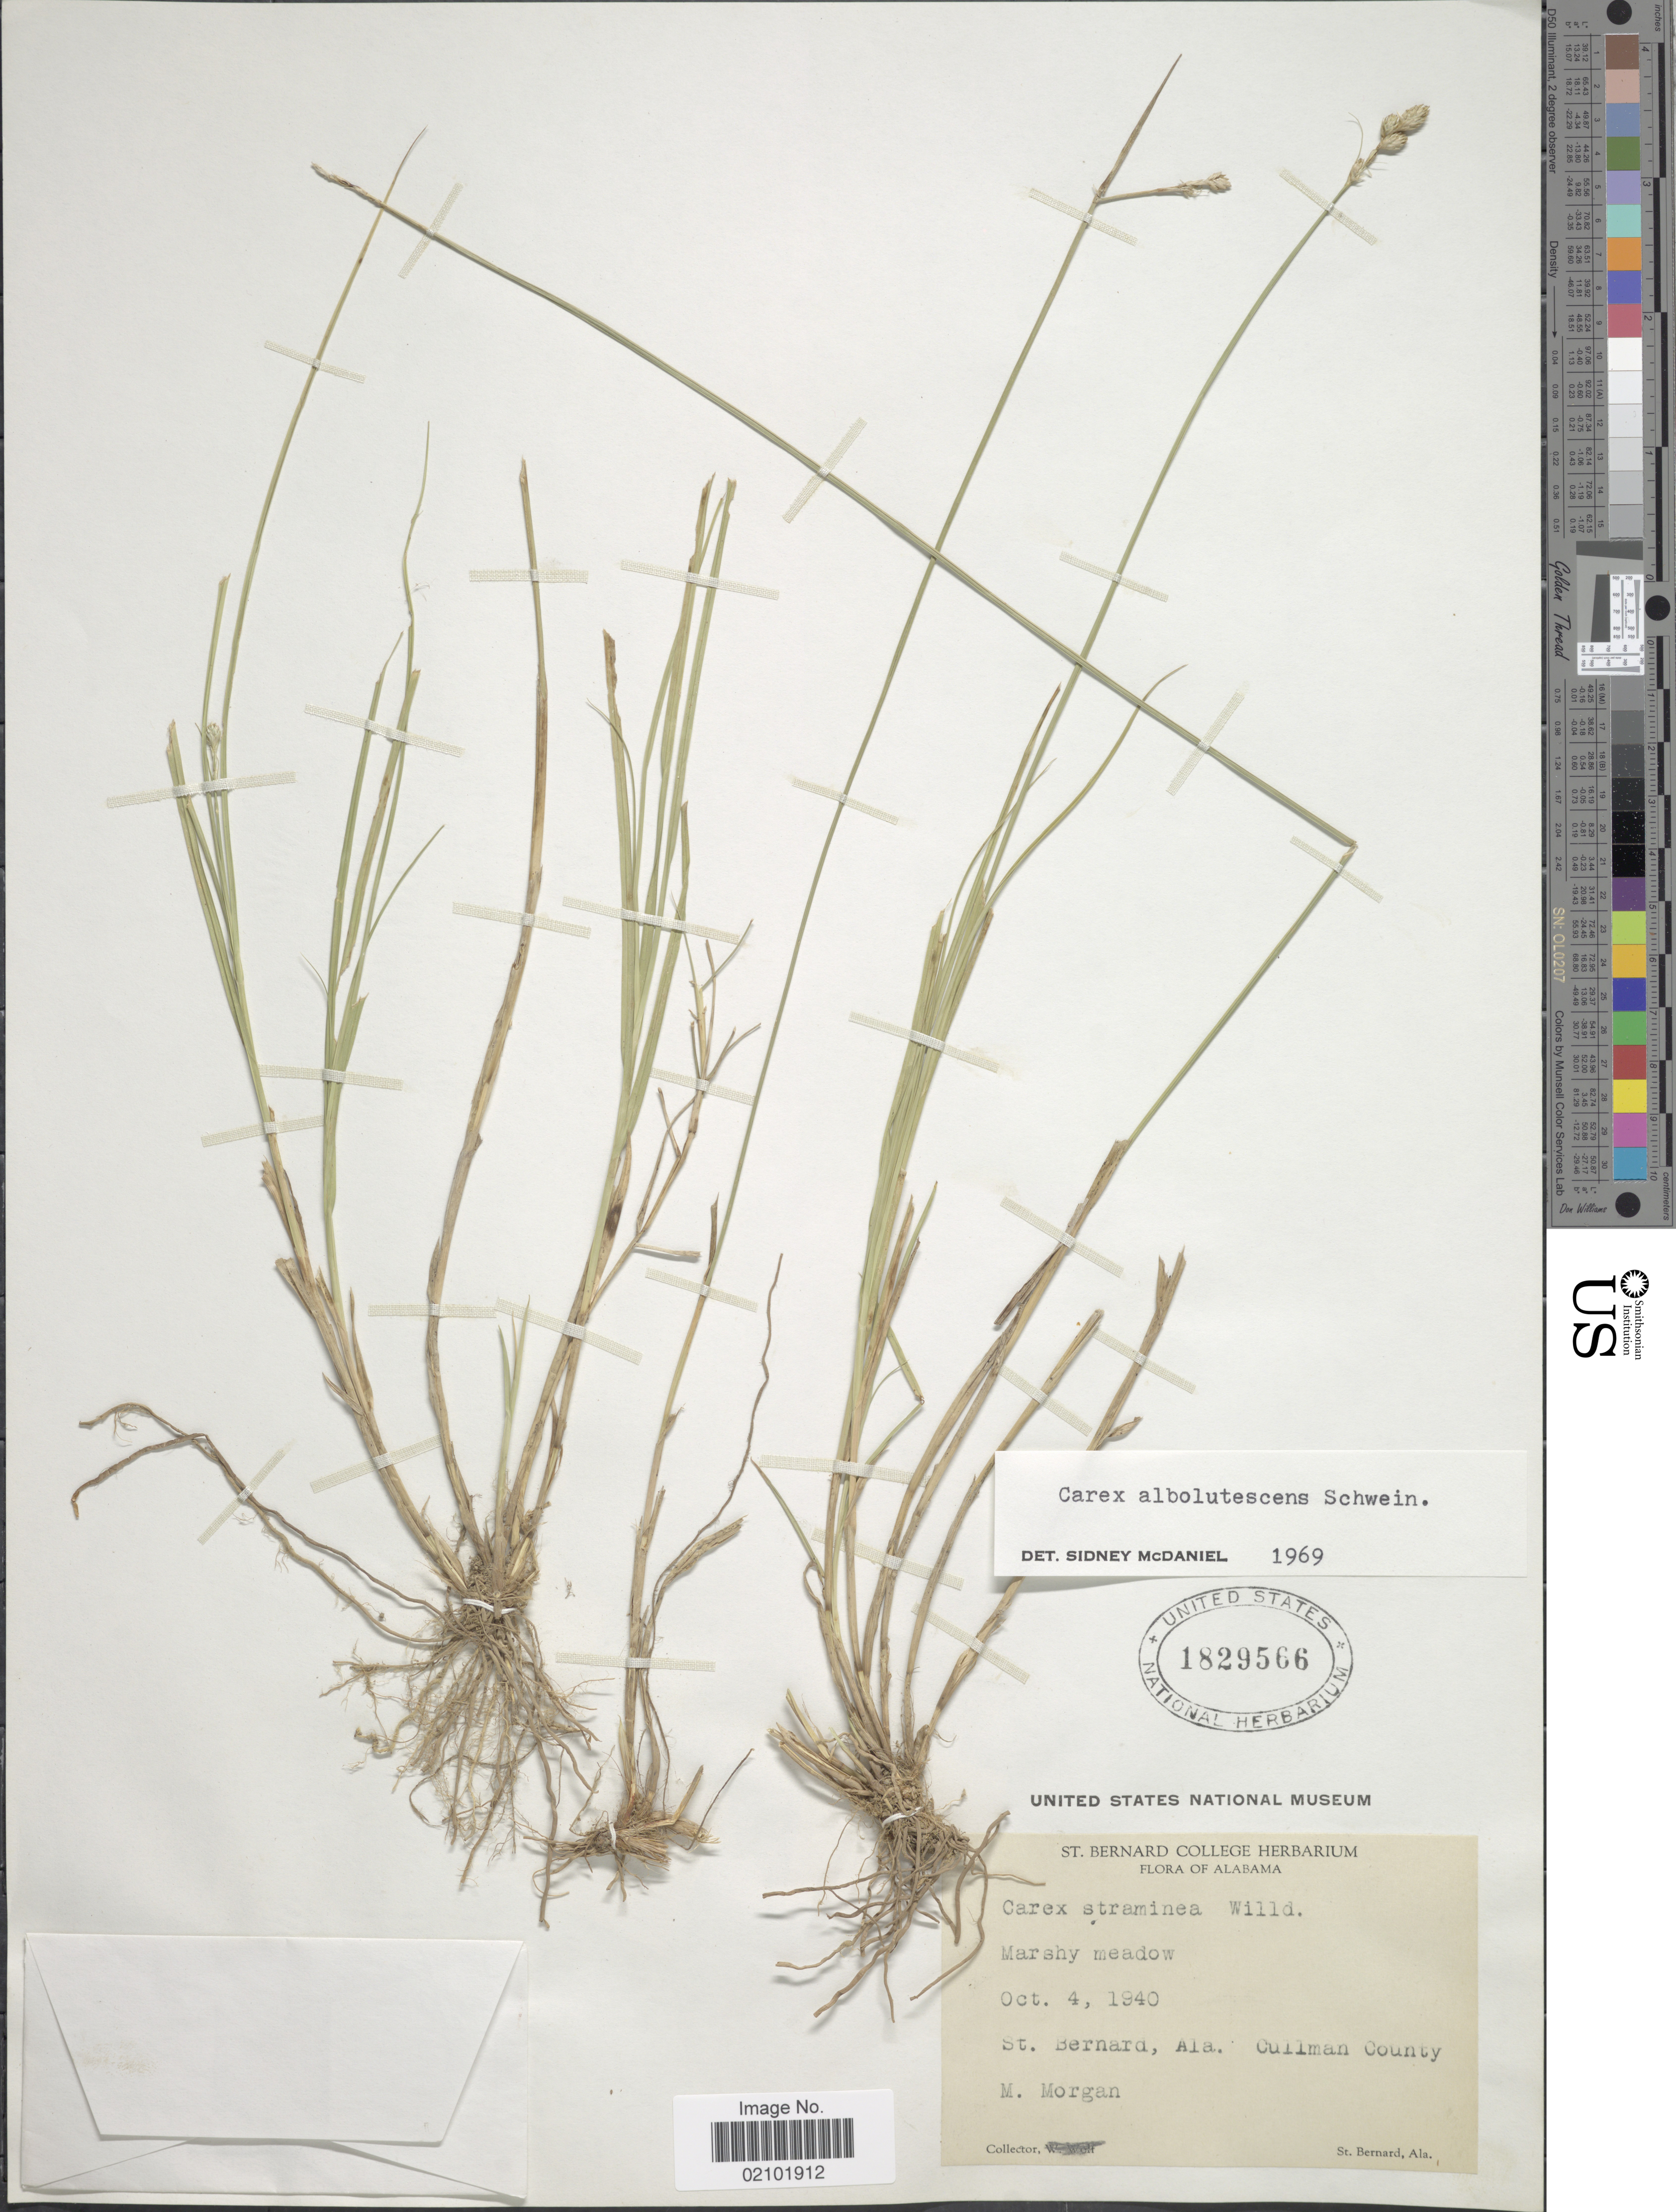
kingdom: Plantae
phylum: Tracheophyta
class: Liliopsida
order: Poales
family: Cyperaceae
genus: Carex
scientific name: Carex albolutescens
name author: Schwein.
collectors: M. Morgan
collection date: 1940-10-04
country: United States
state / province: Alabama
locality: St. Bernard, Cullman County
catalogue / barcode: US 1829566